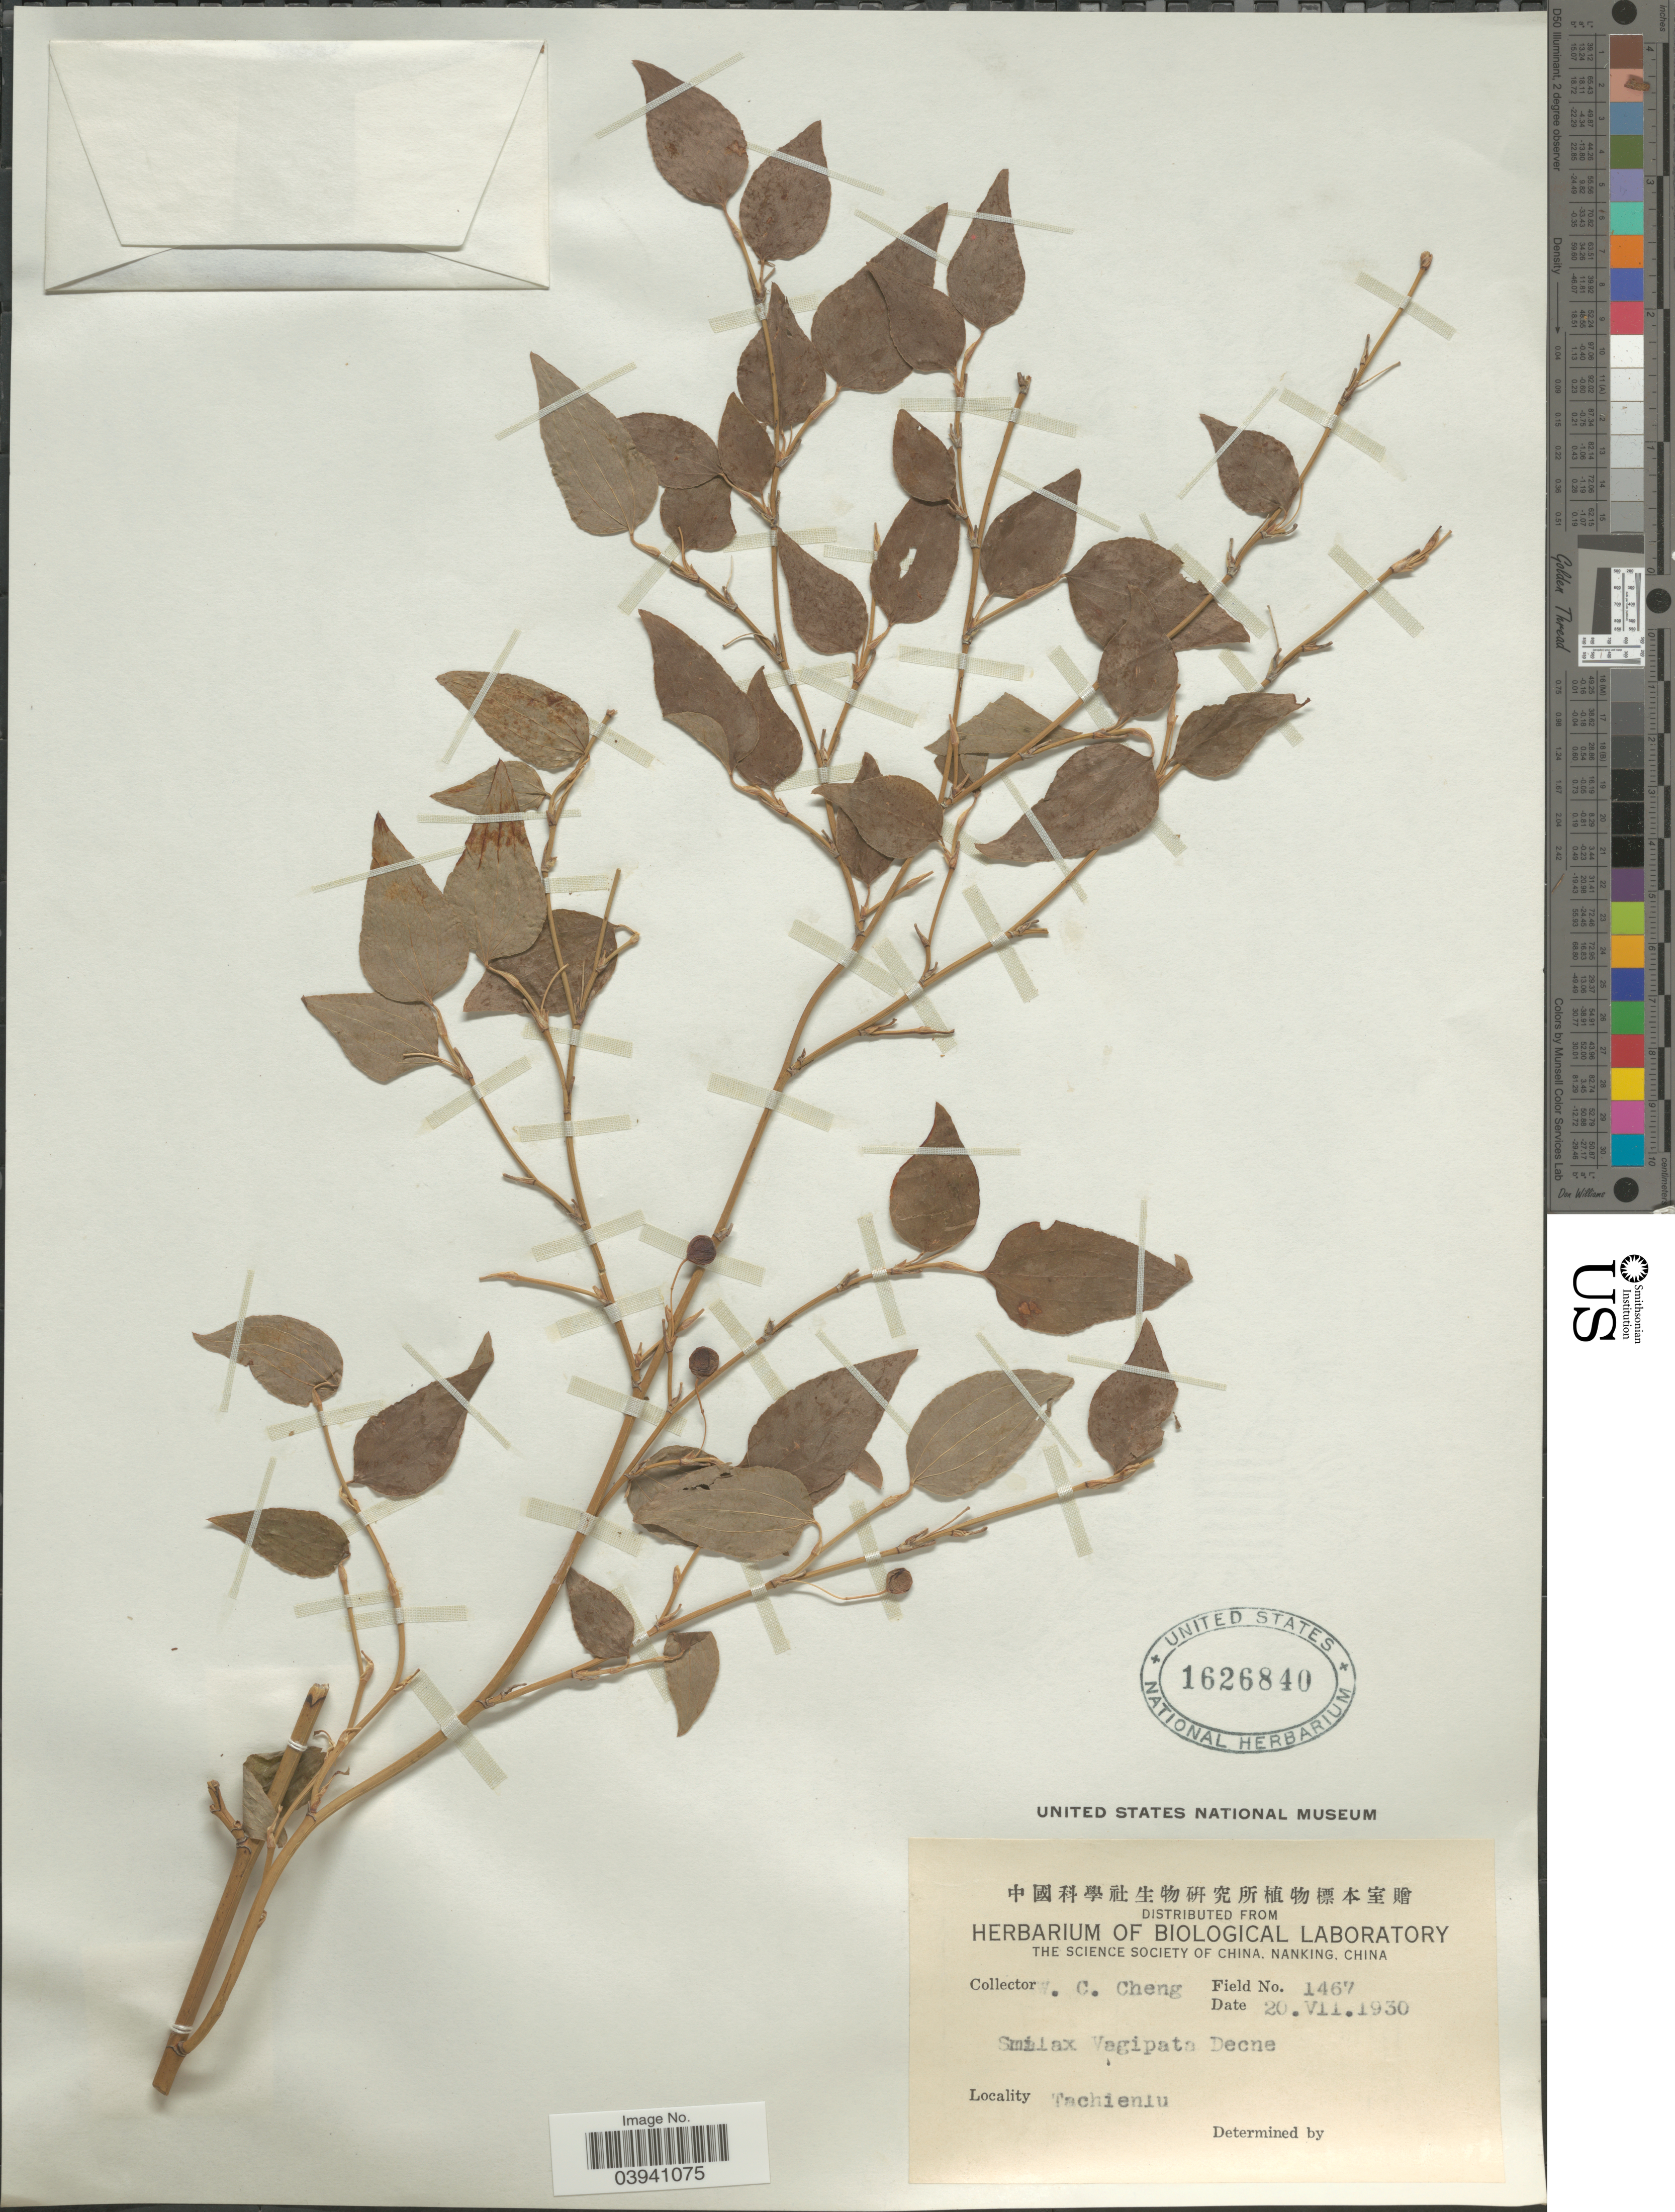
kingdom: Plantae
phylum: Tracheophyta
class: Liliopsida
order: Liliales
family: Smilacaceae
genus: Smilax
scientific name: Smilax vaginata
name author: Decne.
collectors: W. C. Cheng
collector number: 1467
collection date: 1930-07-20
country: China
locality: Tachienlu.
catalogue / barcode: US 1626840